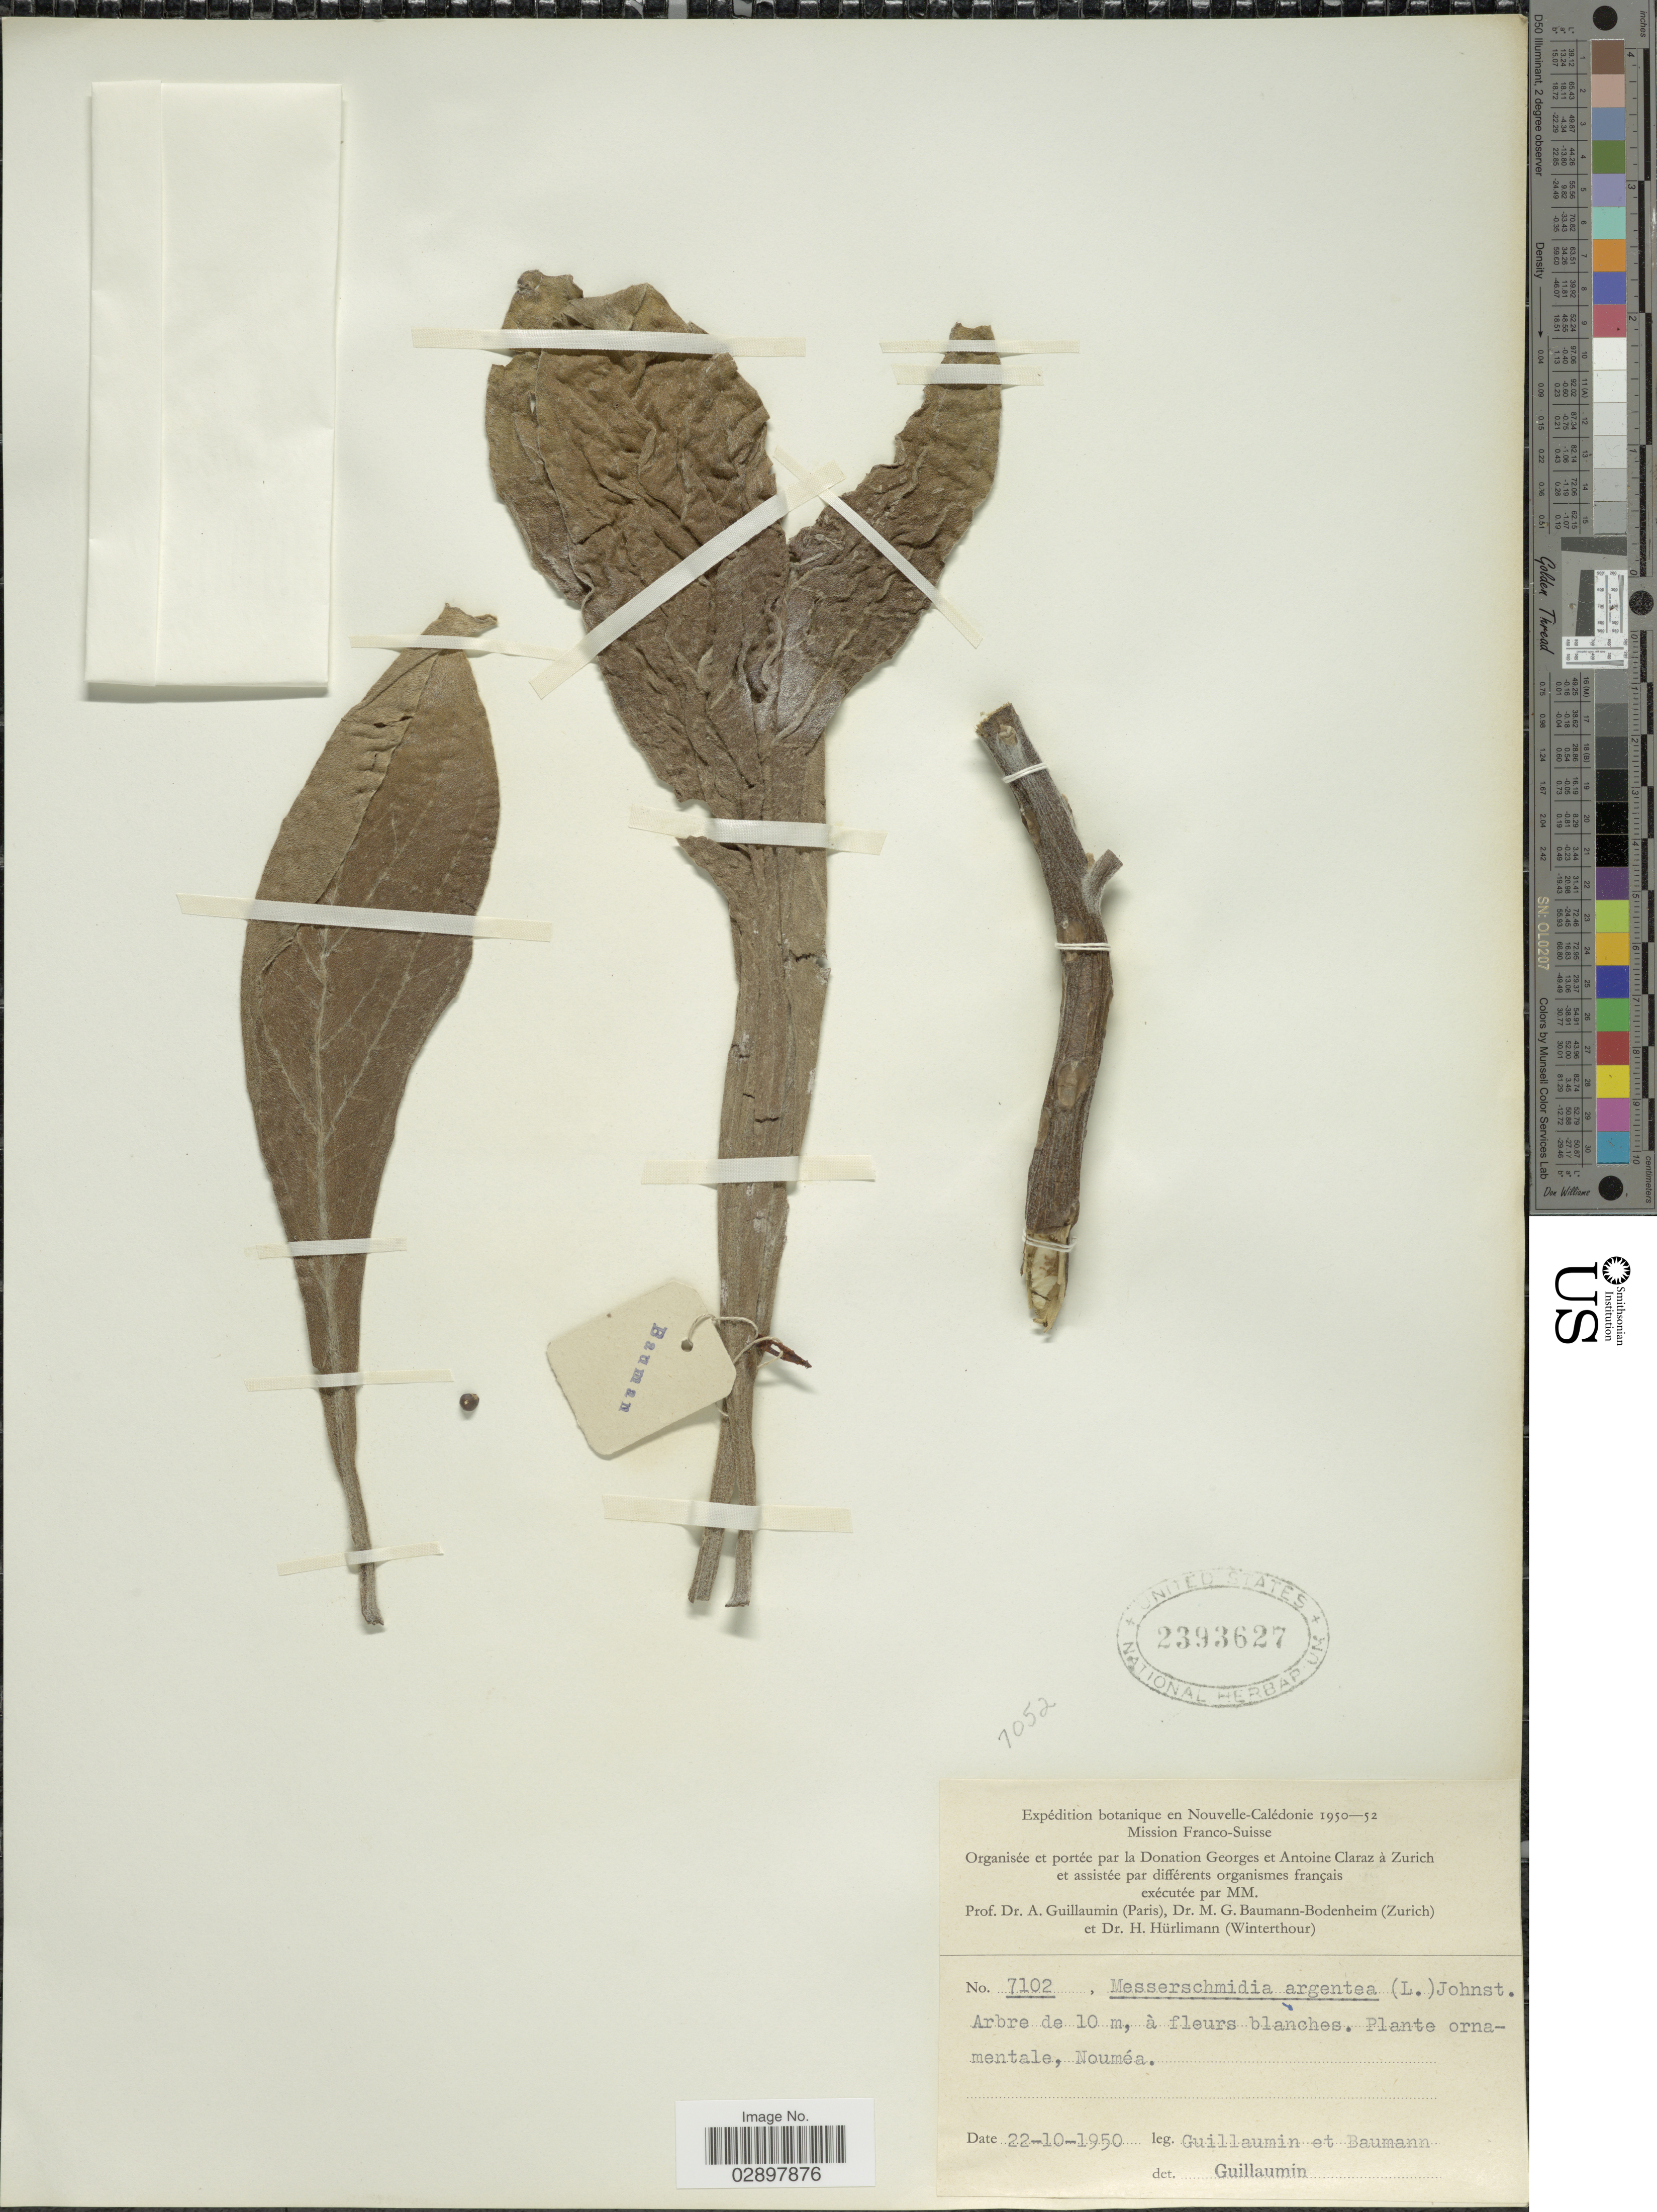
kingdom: Plantae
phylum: Tracheophyta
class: Magnoliopsida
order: Boraginales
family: Heliotropiaceae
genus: Heliotropium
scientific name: Heliotropium arboreum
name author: (Blanco) Mabberley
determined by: Wagner, W. L., (BOT), Smithsonian Institution - National Museum of Natural History (UNITED STATES)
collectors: A. Guillaumin & M. G. Baumann-Bodenheim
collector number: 7102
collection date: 1950-10-22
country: New Caledonia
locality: Nouméa. Nouvelle-Calédonie.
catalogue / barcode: US 2393627